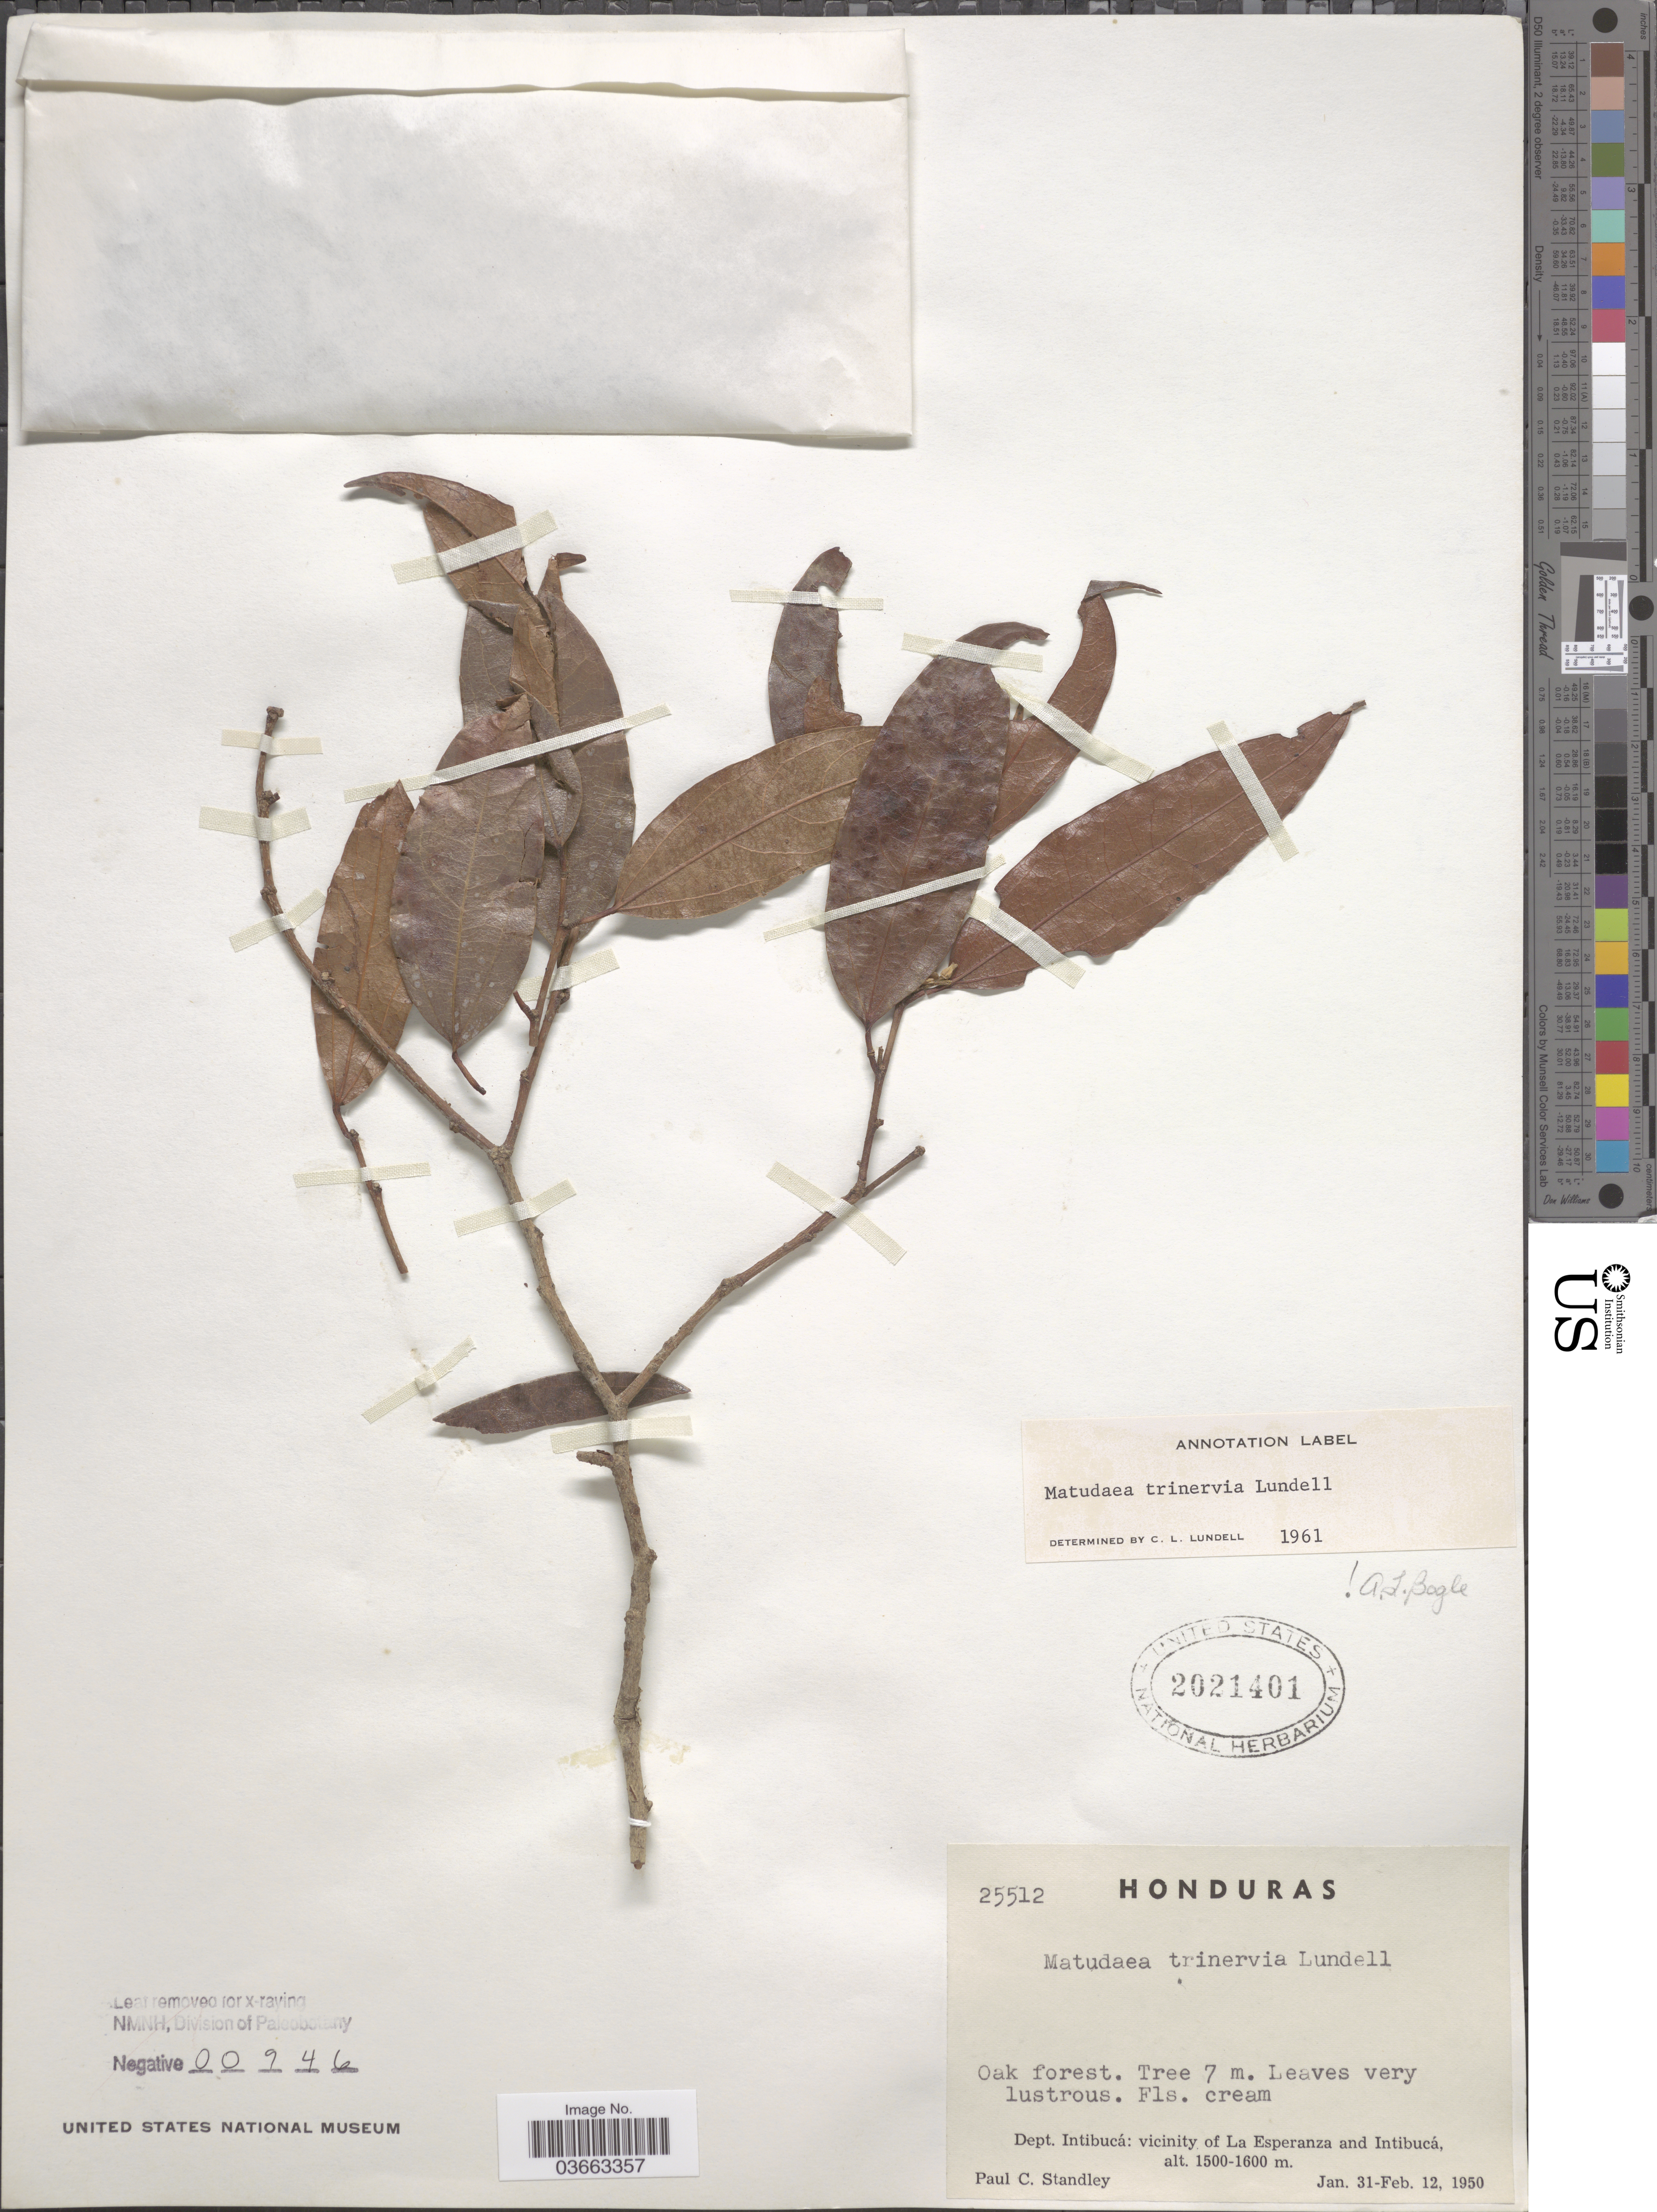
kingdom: Plantae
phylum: Tracheophyta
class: Magnoliopsida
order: Saxifragales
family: Hamamelidaceae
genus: Matudaea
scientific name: Matudaea trinervia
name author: Lundell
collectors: P. C. Standley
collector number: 25512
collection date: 1950-01-31/1950-02-12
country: Honduras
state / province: Intibuca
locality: Dept. Intibucá: vicinity of La Esperanza and Intibucá.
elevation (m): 1500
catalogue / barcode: US 2021401